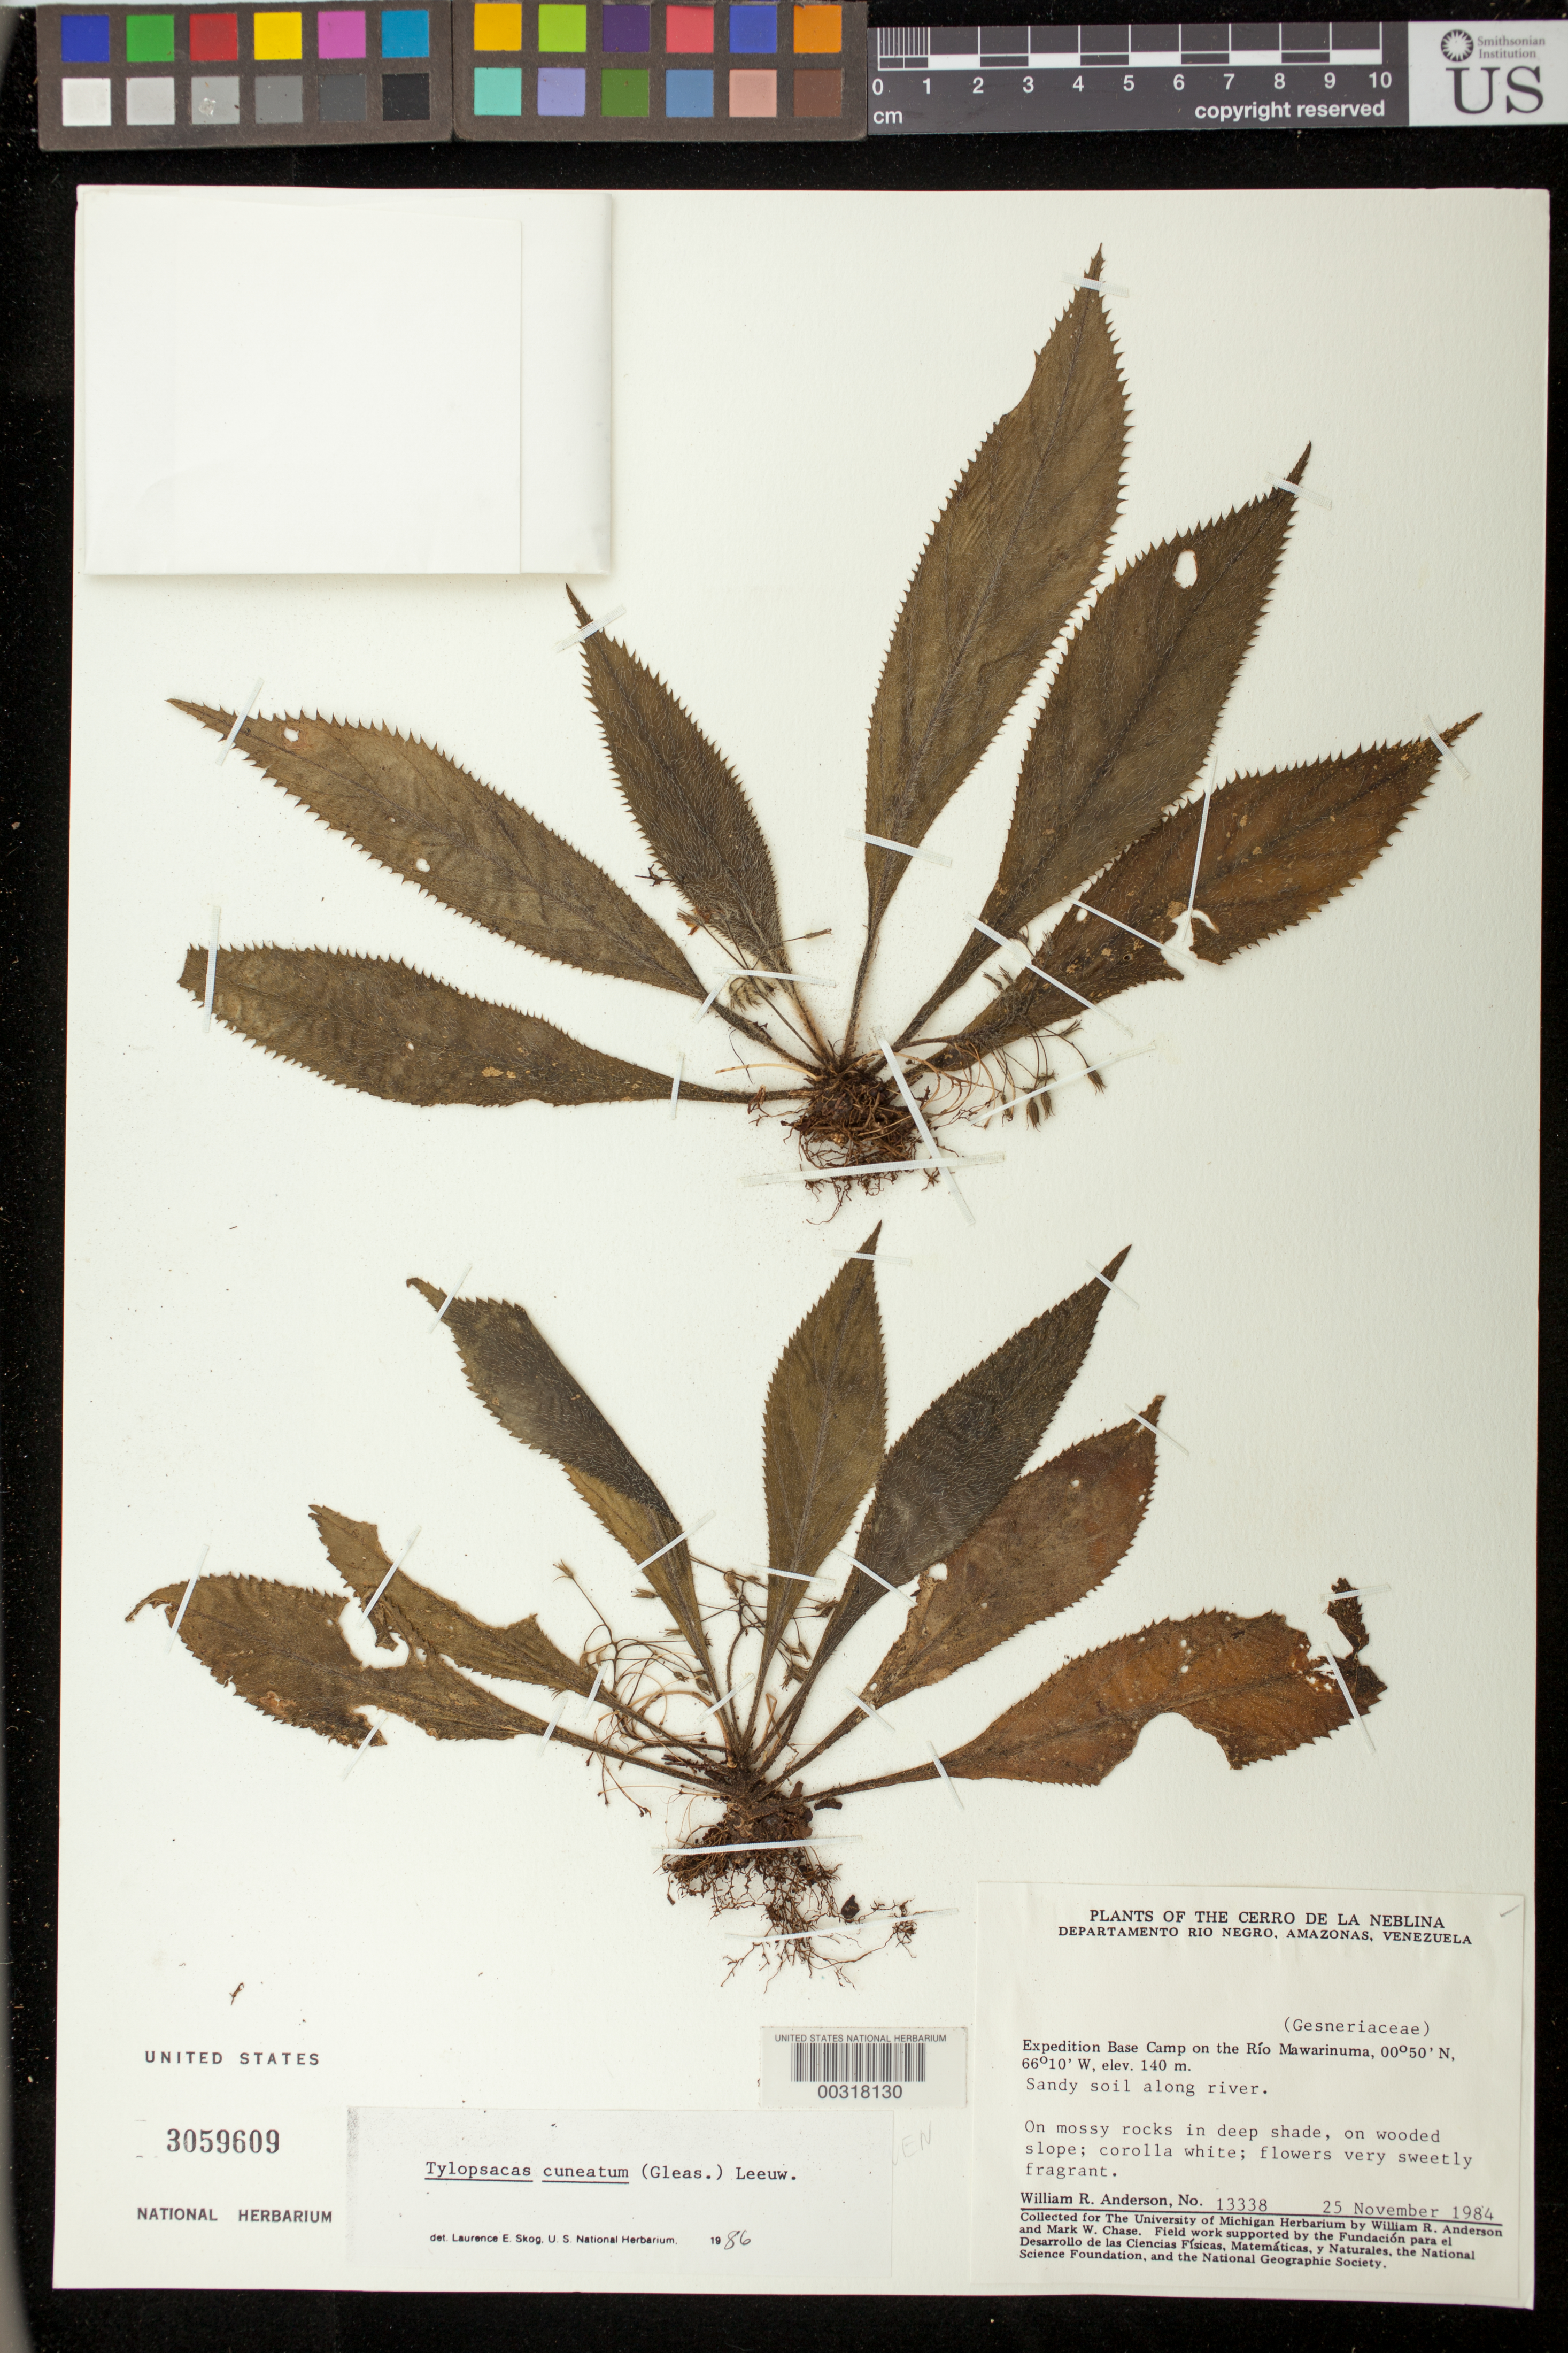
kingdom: Plantae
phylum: Tracheophyta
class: Magnoliopsida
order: Lamiales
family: Gesneriaceae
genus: Tylopsacas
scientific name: Tylopsacas cuneata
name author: (Gleason) Leeuwenb.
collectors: W. R. Anderson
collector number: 13338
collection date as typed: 25 Nov 1984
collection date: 1984-11-25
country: Venezuela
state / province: Amazonas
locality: Rio Negro Dept., Cerro de La Neblina, expedition base camp on the Rio Marawinuma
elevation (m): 140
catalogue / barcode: US 3059609